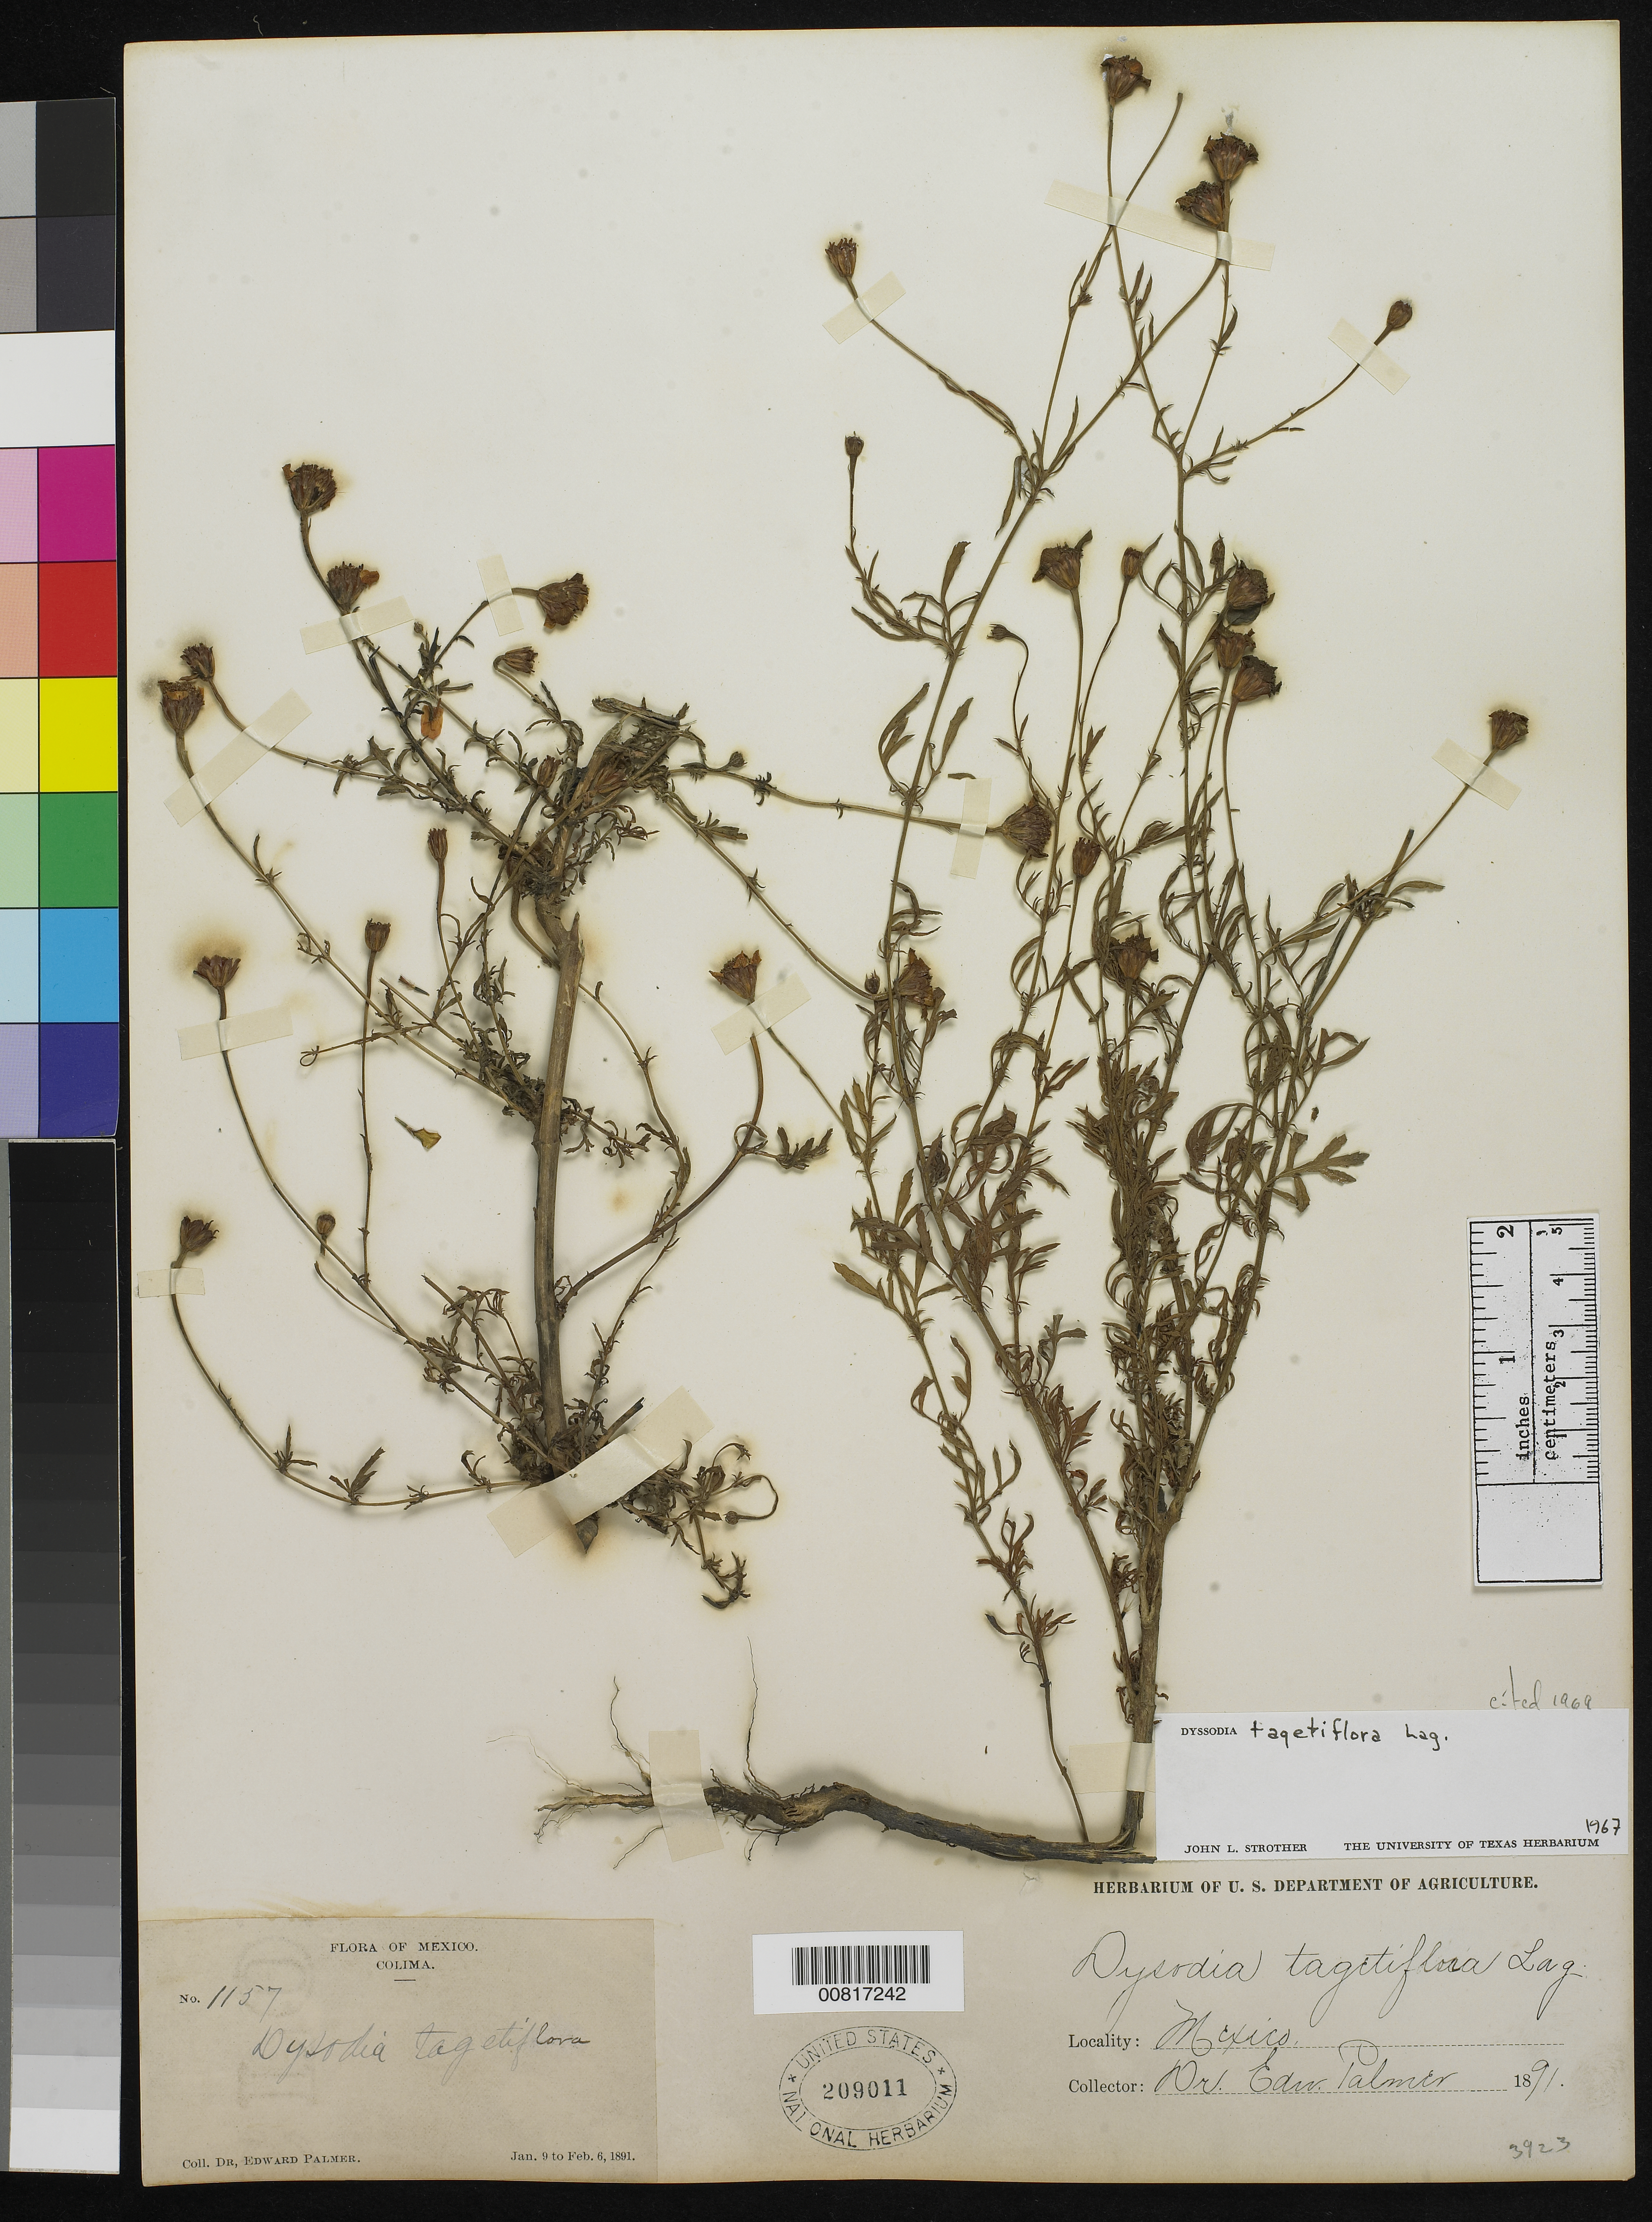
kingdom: Plantae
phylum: Tracheophyta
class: Magnoliopsida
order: Asterales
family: Asteraceae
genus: Dyssodia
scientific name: Dyssodia tagetiflora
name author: Lag.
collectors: E. Palmer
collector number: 1157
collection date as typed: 09 Jan 1891 to 06 Feb 1891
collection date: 1891-01-09/1891-02-06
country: Mexico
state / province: Colima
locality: Colima.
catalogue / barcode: US 209011